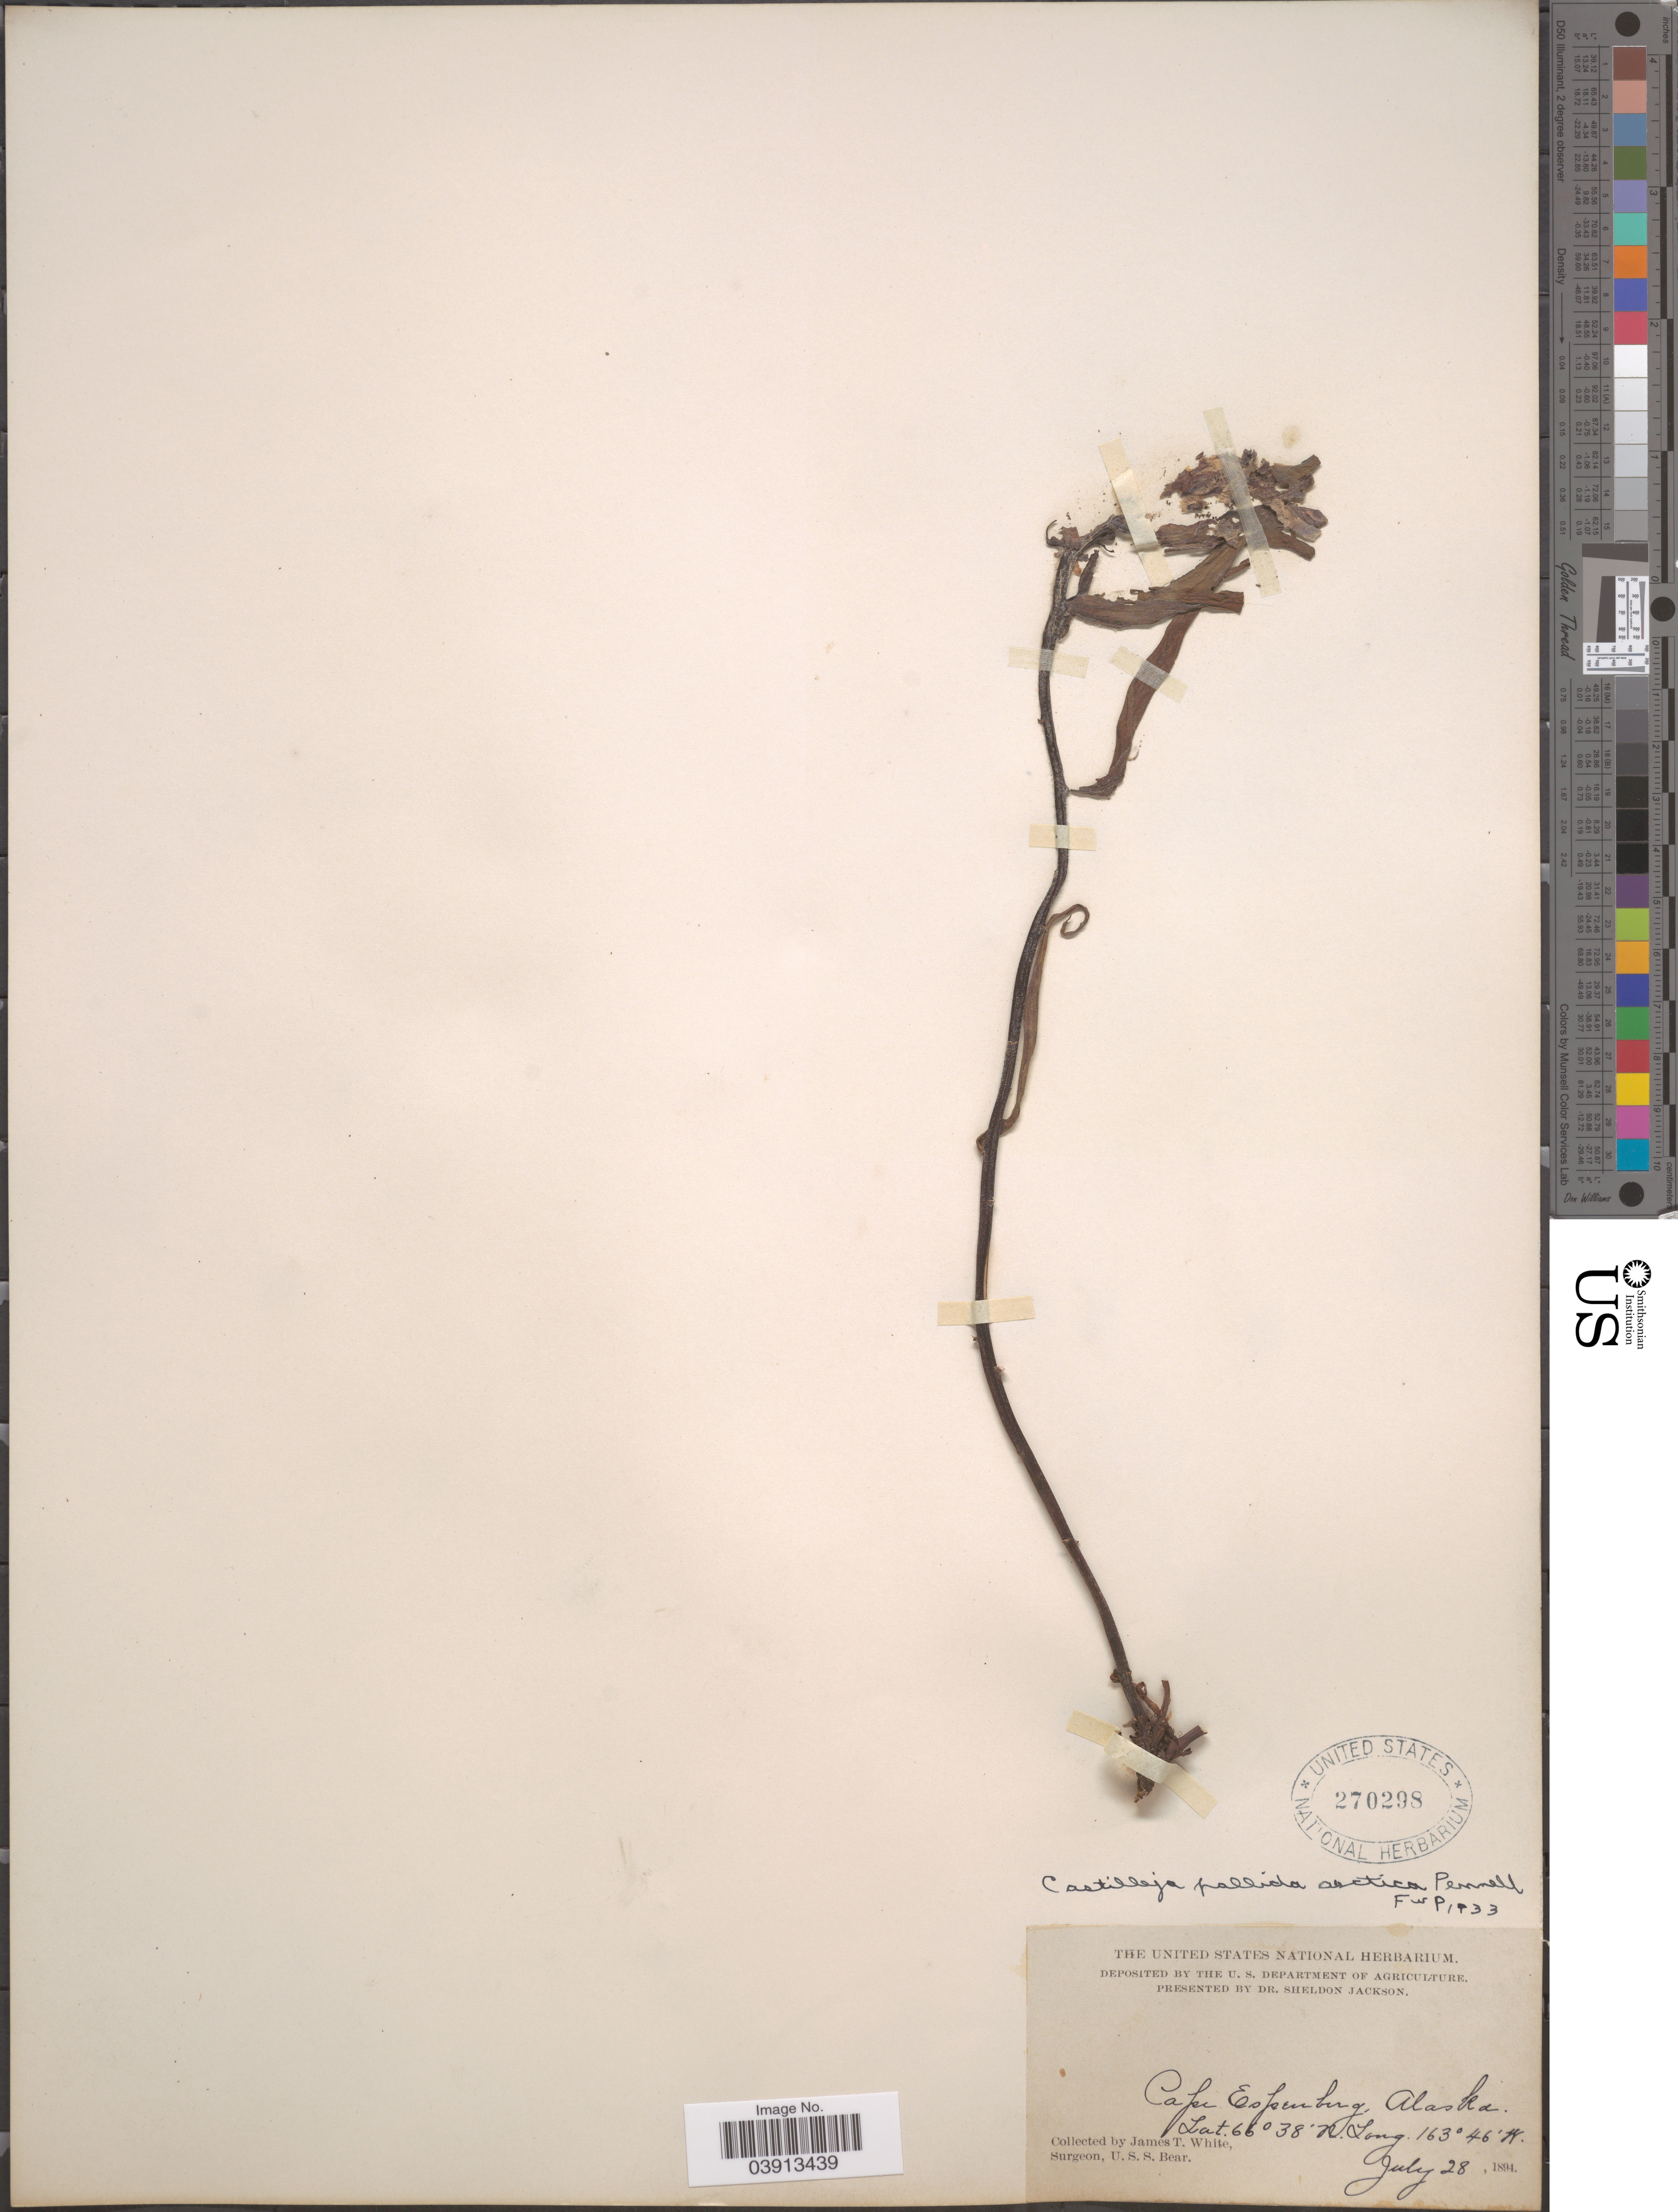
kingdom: Plantae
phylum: Tracheophyta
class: Magnoliopsida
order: Lamiales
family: Orobanchaceae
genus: Castilleja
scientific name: Castilleja pallida var. elegans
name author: (Malte) Pennell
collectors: J. T. White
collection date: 1894-07-28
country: United States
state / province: Alaska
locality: Cape Espenberg.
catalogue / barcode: US 270298